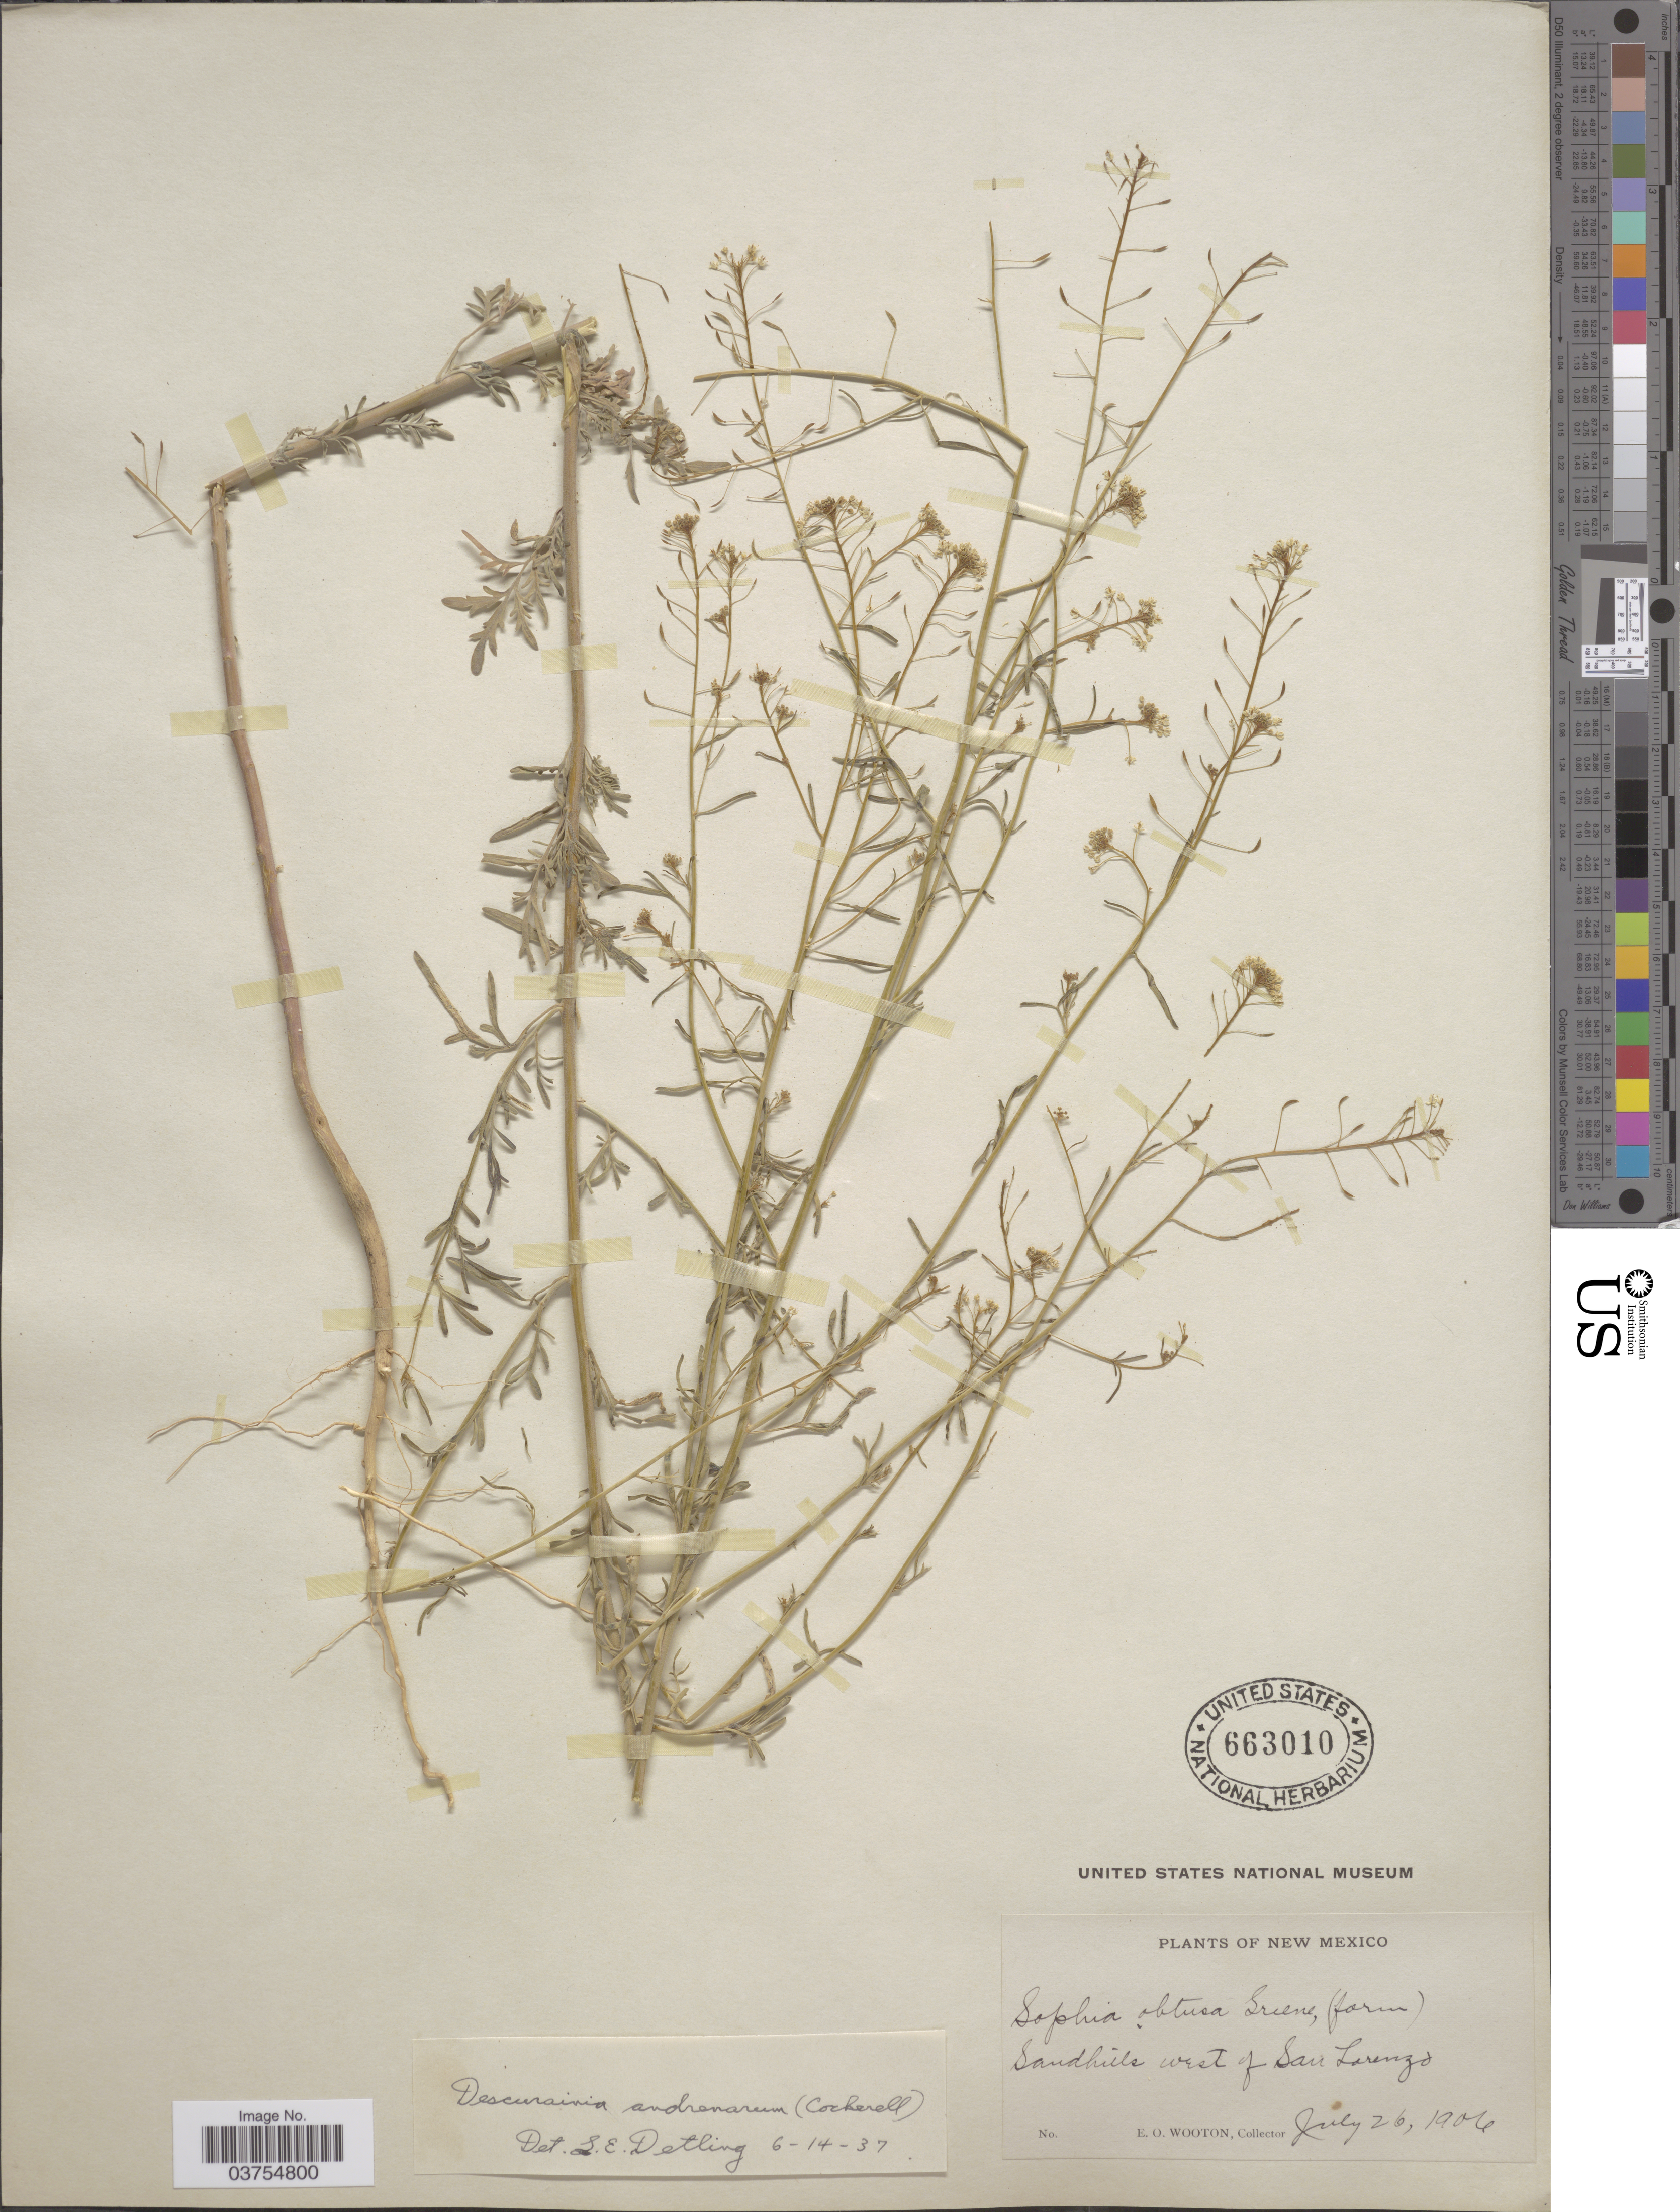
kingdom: Plantae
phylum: Tracheophyta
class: Magnoliopsida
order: Brassicales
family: Brassicaceae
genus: Descurainia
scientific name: Descurainia pinnata subsp. halictorum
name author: (Cockerell) Detling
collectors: E. O. Wooton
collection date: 1906-07-26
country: United States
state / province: New Mexico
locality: Sandhills west of San Lorenzo.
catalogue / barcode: US 663010